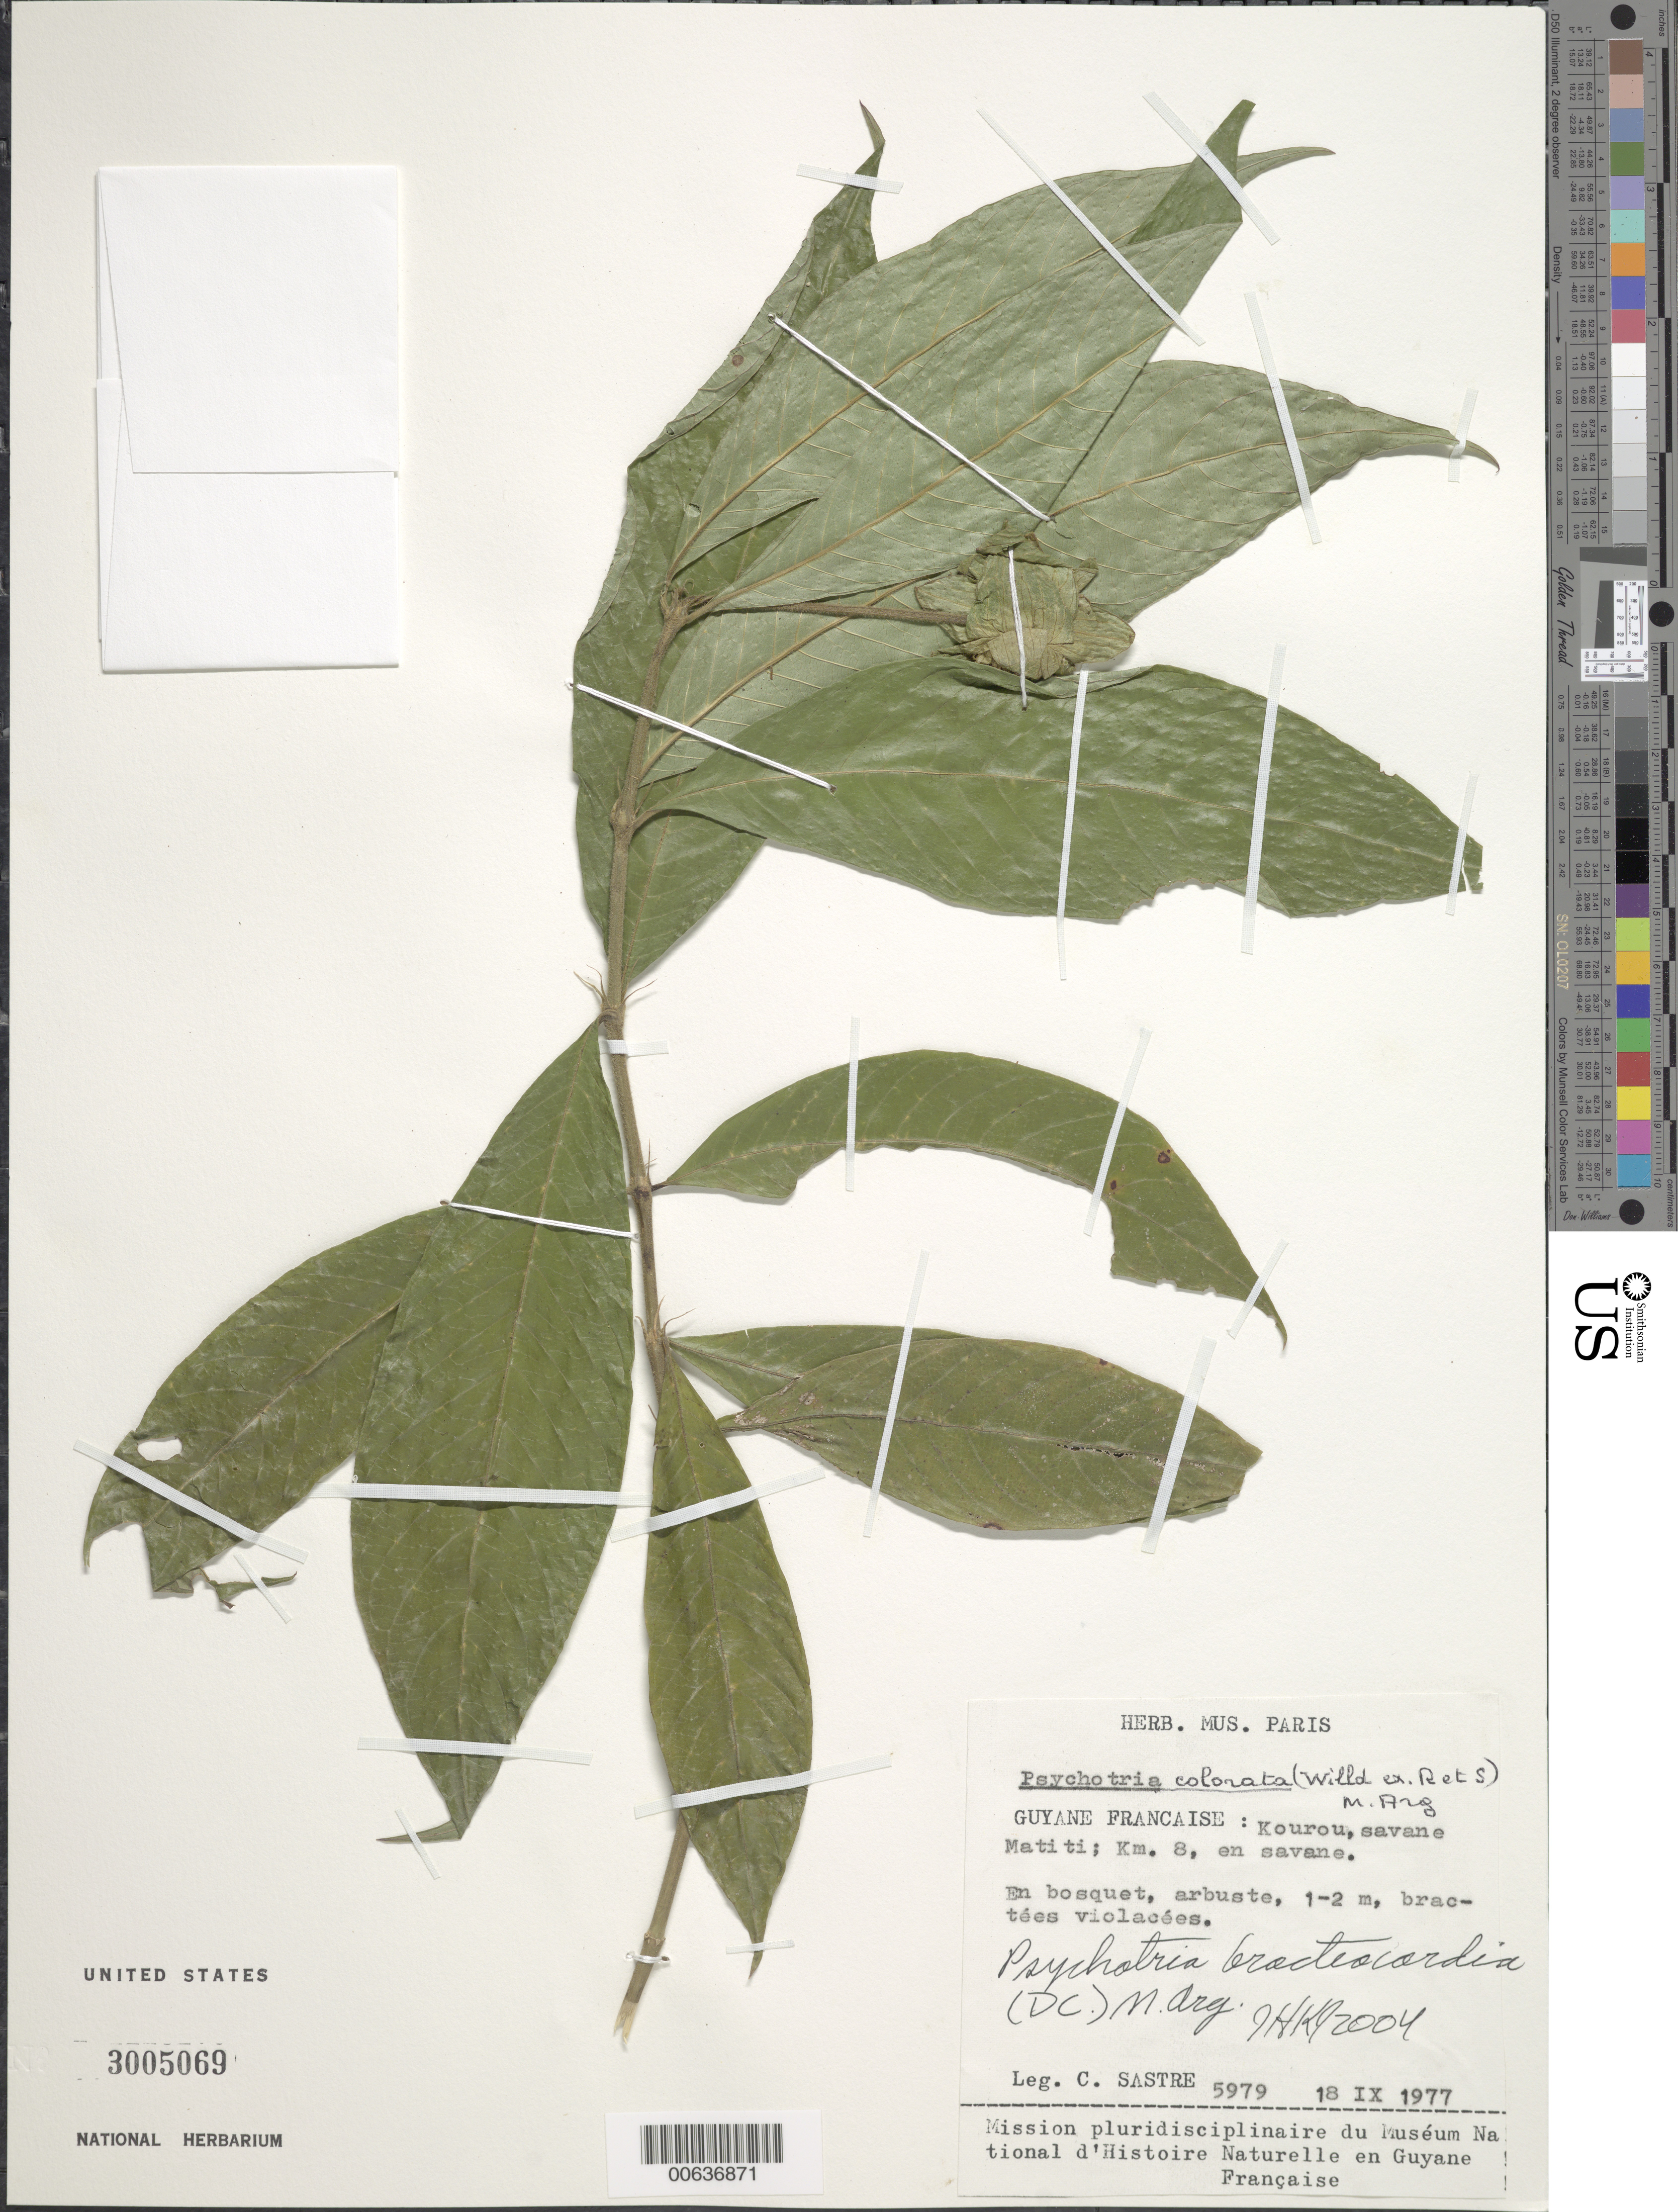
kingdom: Plantae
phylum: Tracheophyta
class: Magnoliopsida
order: Gentianales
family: Rubiaceae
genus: Palicourea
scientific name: Palicourea bracteocardia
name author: (DC.) Delprete & J.H. Kirkbr.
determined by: Kirkbride, J. H., Jr.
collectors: C. H. L. Sastre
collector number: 5979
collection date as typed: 18-Sep-77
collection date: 1977-09-18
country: French Guiana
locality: Kourou, savane Matiti, km 8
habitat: Savane, en bosquet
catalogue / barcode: US 3005069